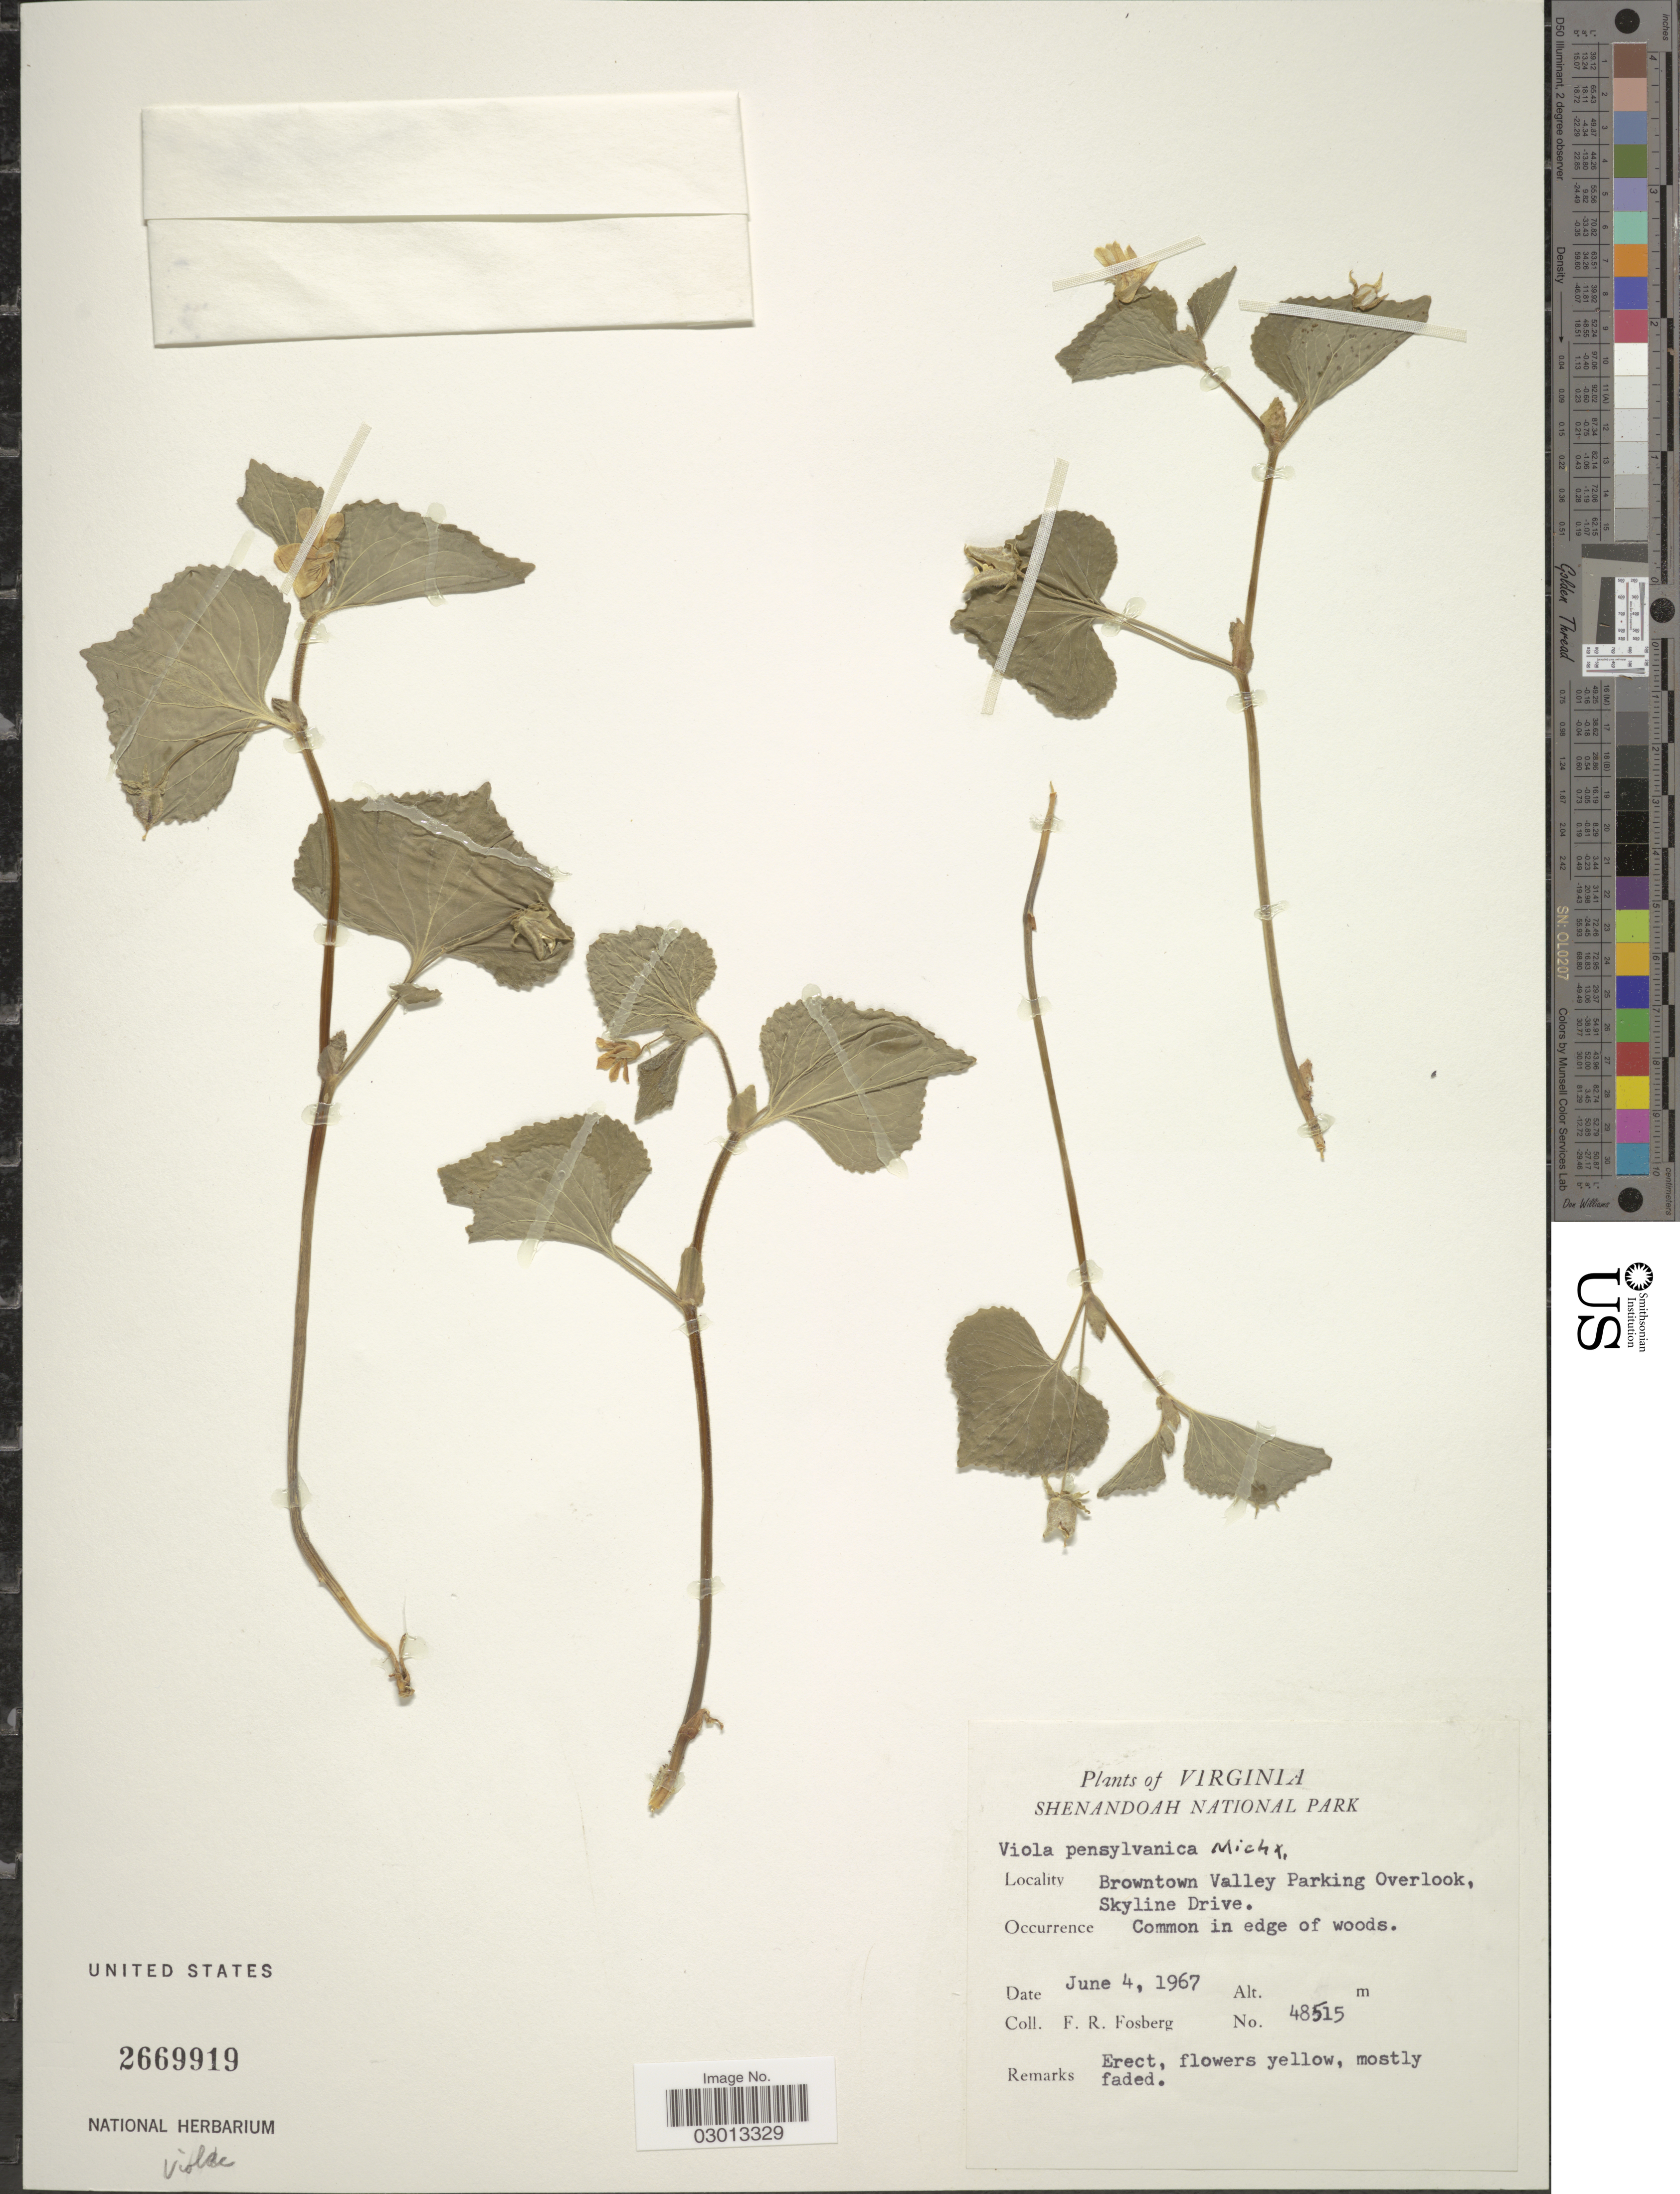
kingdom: Plantae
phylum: Tracheophyta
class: Magnoliopsida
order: Malpighiales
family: Violaceae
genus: Viola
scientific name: Viola pensylvanica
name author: Michx.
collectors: F. R. Fosberg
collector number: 48515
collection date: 1967-06-04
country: United States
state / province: Virginia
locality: Shenandoah National Park. Browntown Valley Parking Overlook, Skyline Drive.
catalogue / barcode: US 2669919